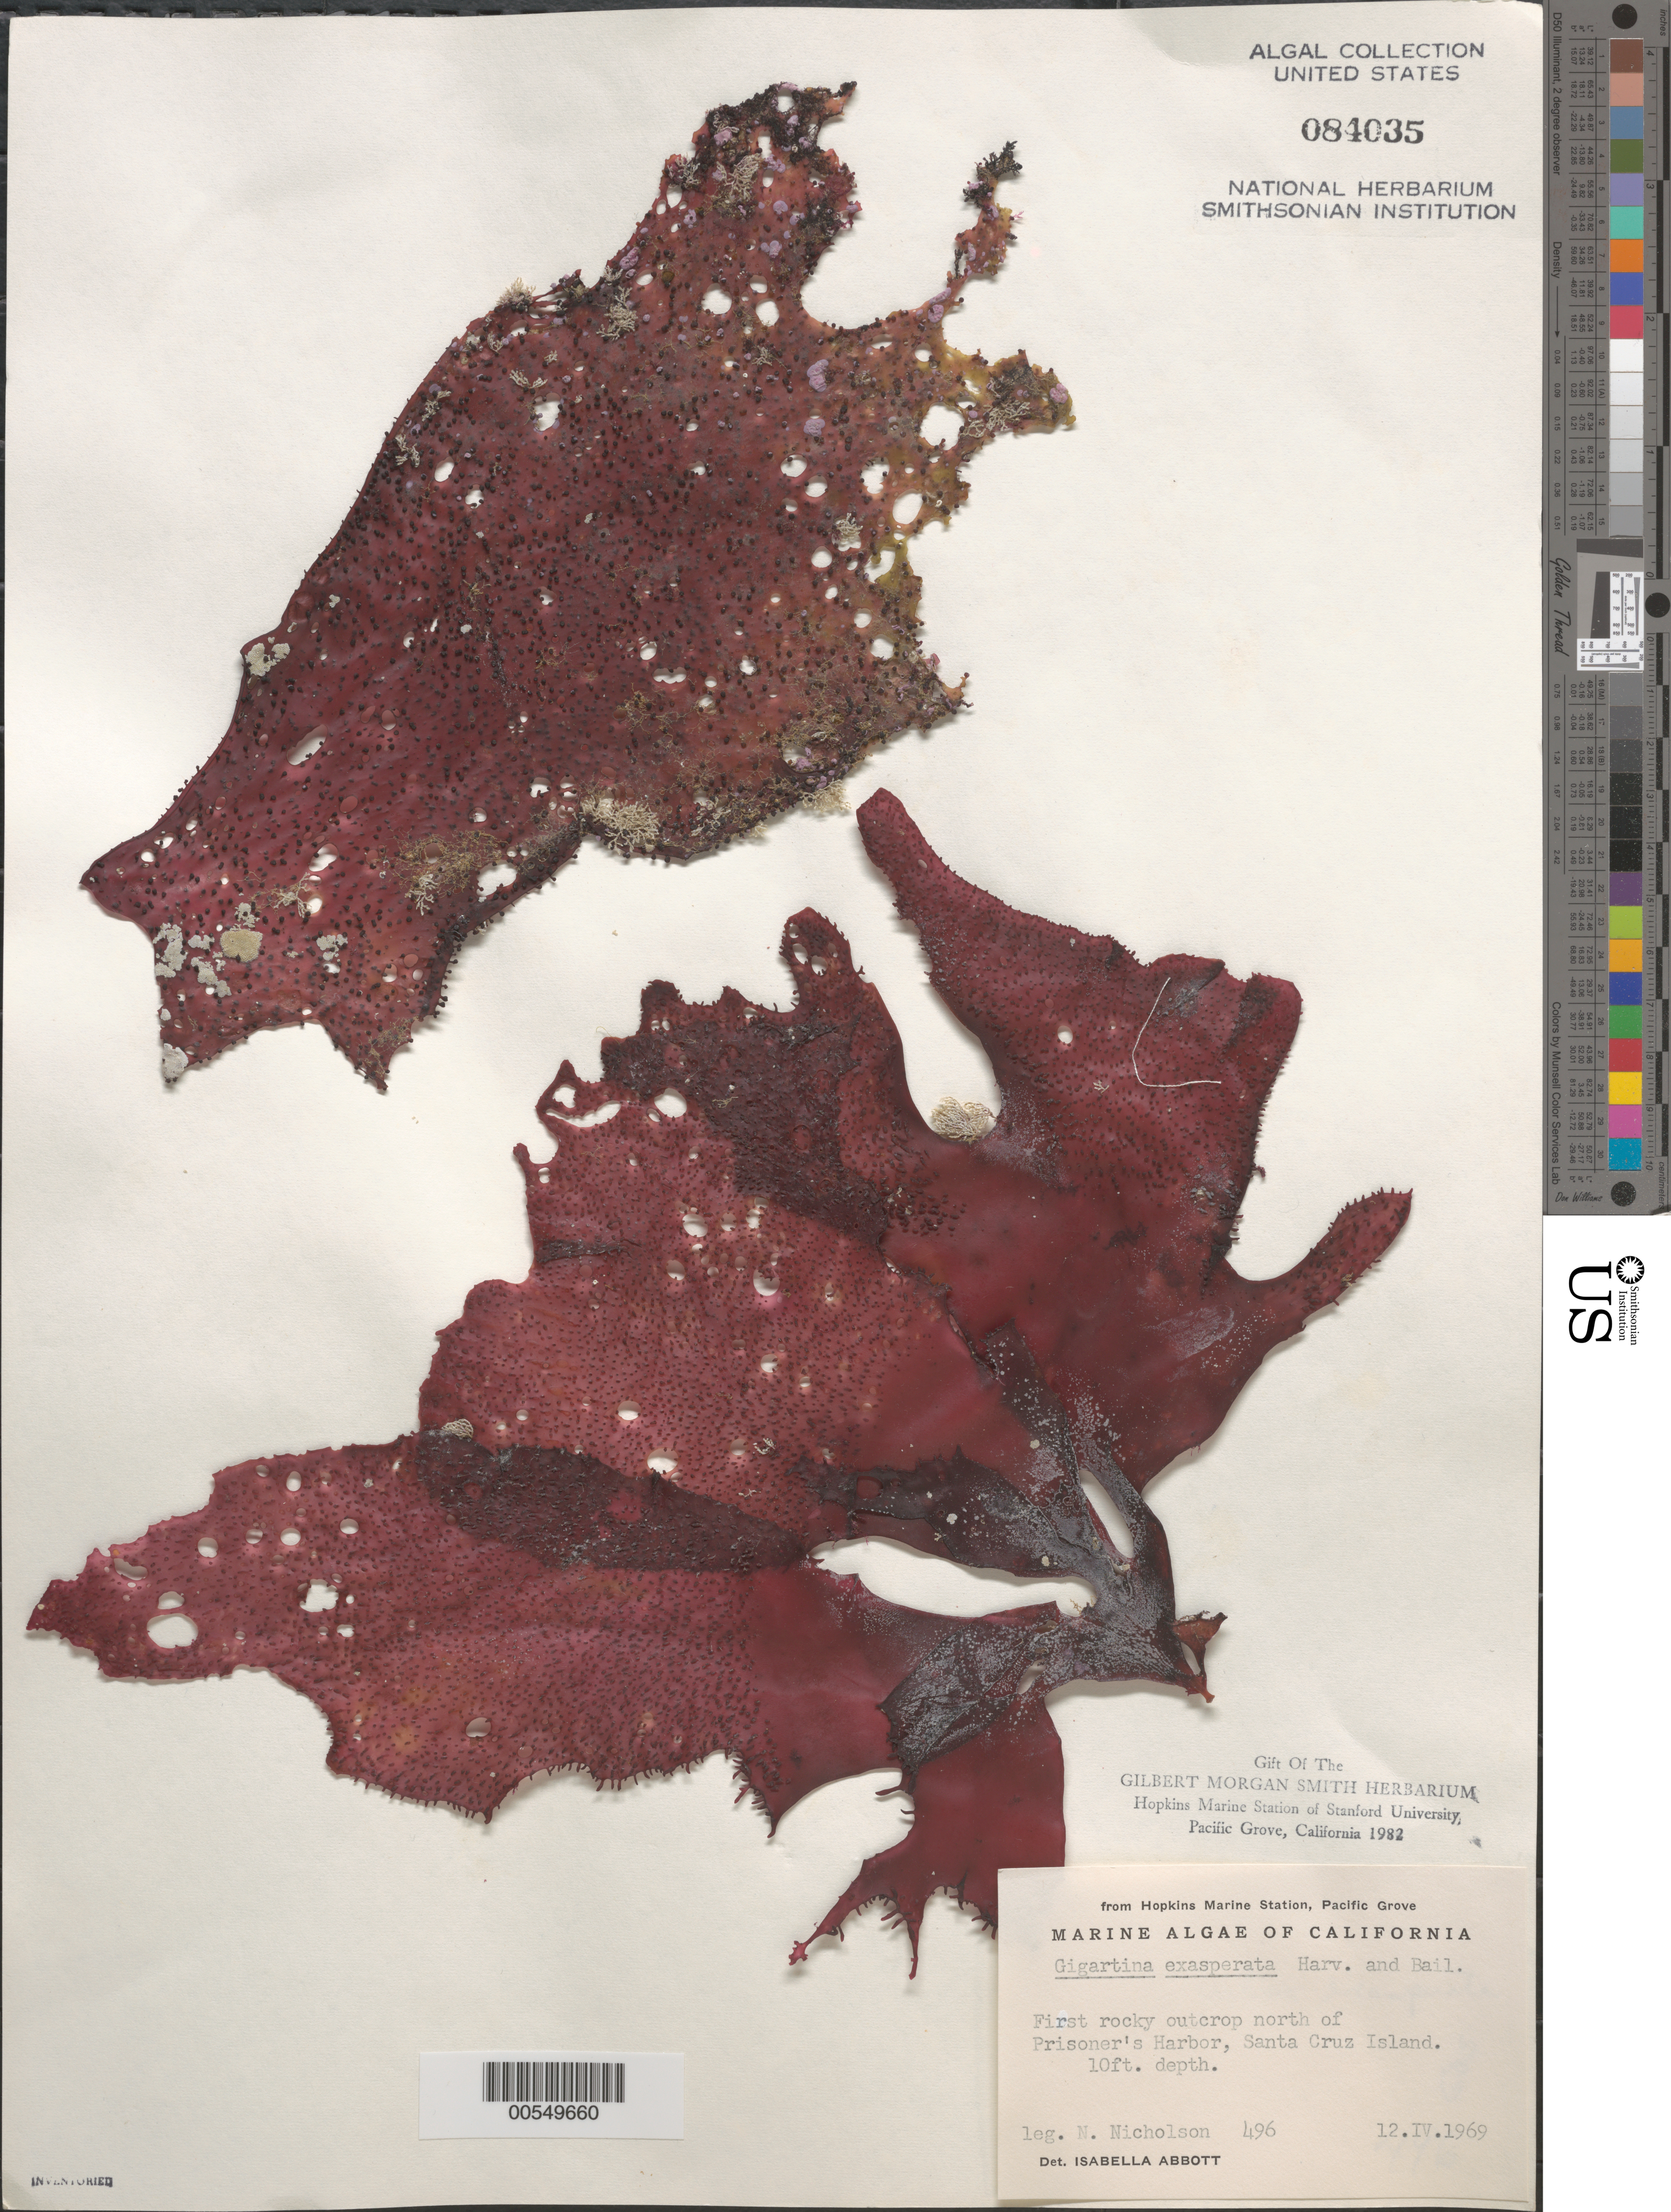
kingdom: Plantae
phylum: Rhodophyta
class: Florideophyceae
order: Gigartinales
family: Gigartinaceae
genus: Chondracanthus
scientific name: Chondracanthus exasperatus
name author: (Harv. & J. Bailey) J.R. Hughey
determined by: Algae name updating Project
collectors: N. Nicholson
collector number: Nln 496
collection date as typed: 12 Apr 1969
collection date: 1969-04-12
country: United States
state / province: California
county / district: Santa Barbara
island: Santa Cruz Island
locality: North of Prisoner's Harbor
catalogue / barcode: US 84035